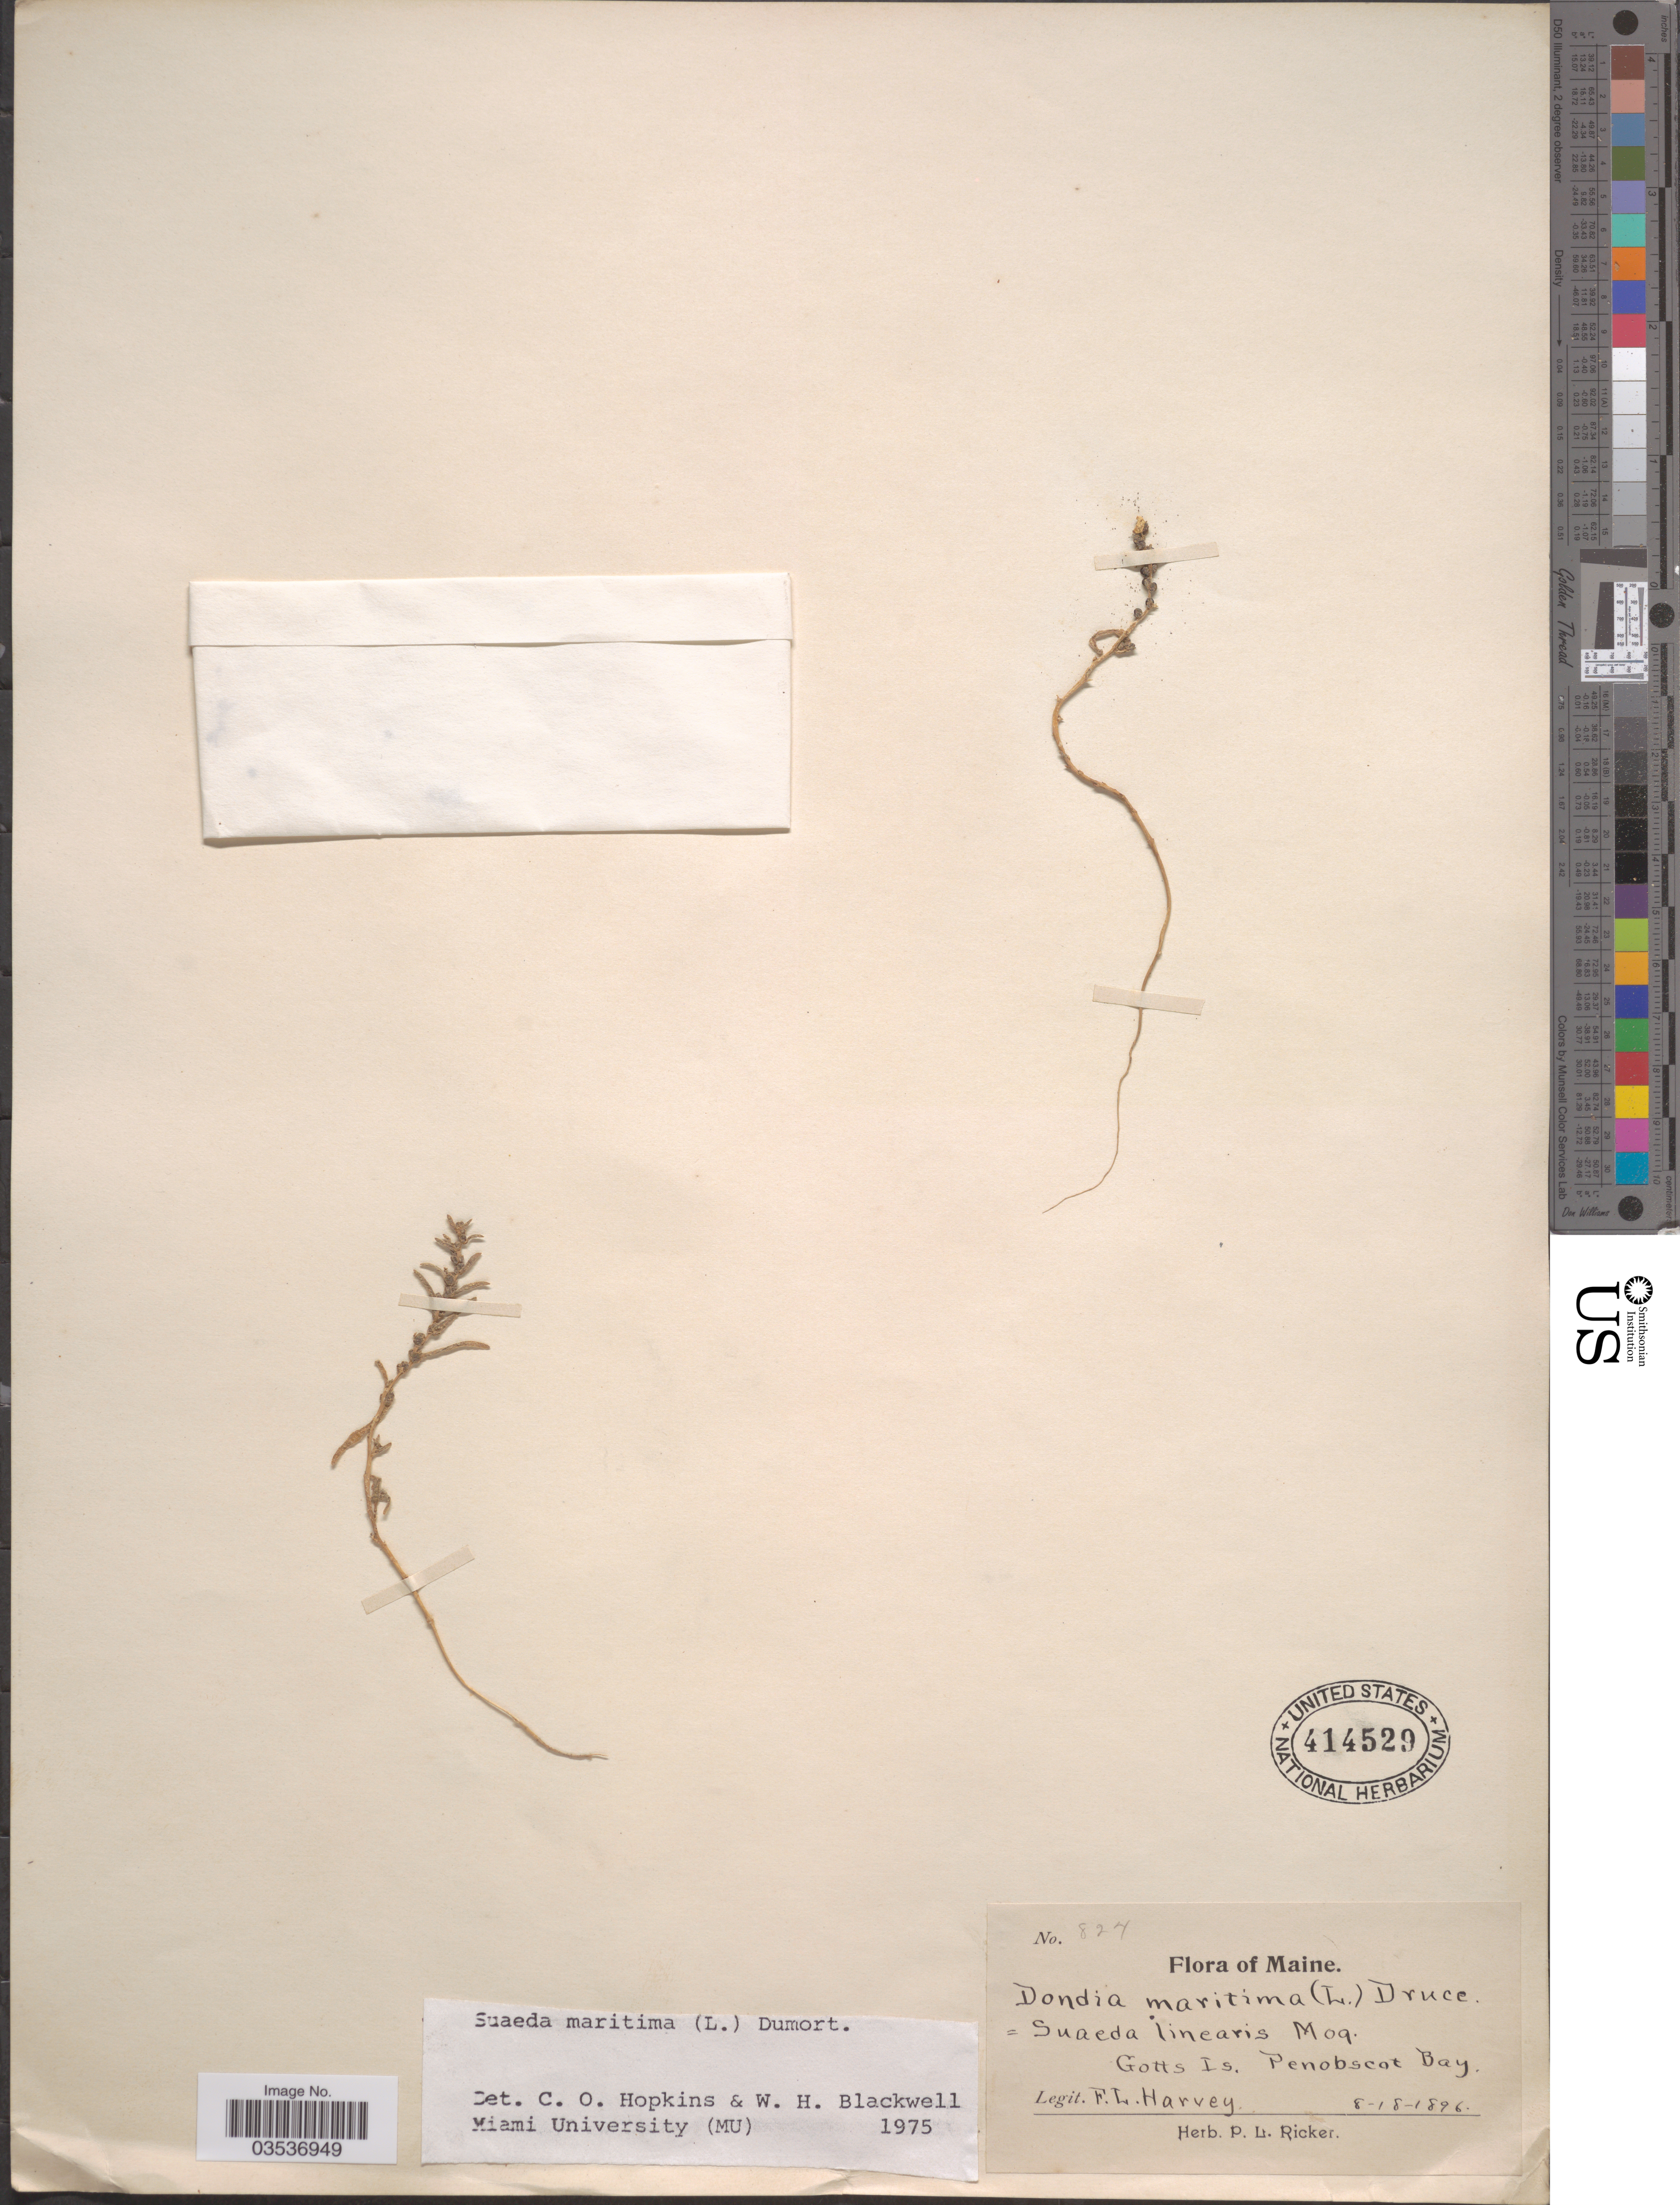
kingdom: Plantae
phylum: Tracheophyta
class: Magnoliopsida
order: Caryophyllales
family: Amaranthaceae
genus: Suaeda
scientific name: Suaeda maritima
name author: (L.) Dumort.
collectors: F. L. Harvey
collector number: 824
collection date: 1896-08-18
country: United States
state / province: Maine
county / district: Penobscot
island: Gott's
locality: Gotts Is. Penobscot Bay.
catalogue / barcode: US 414529